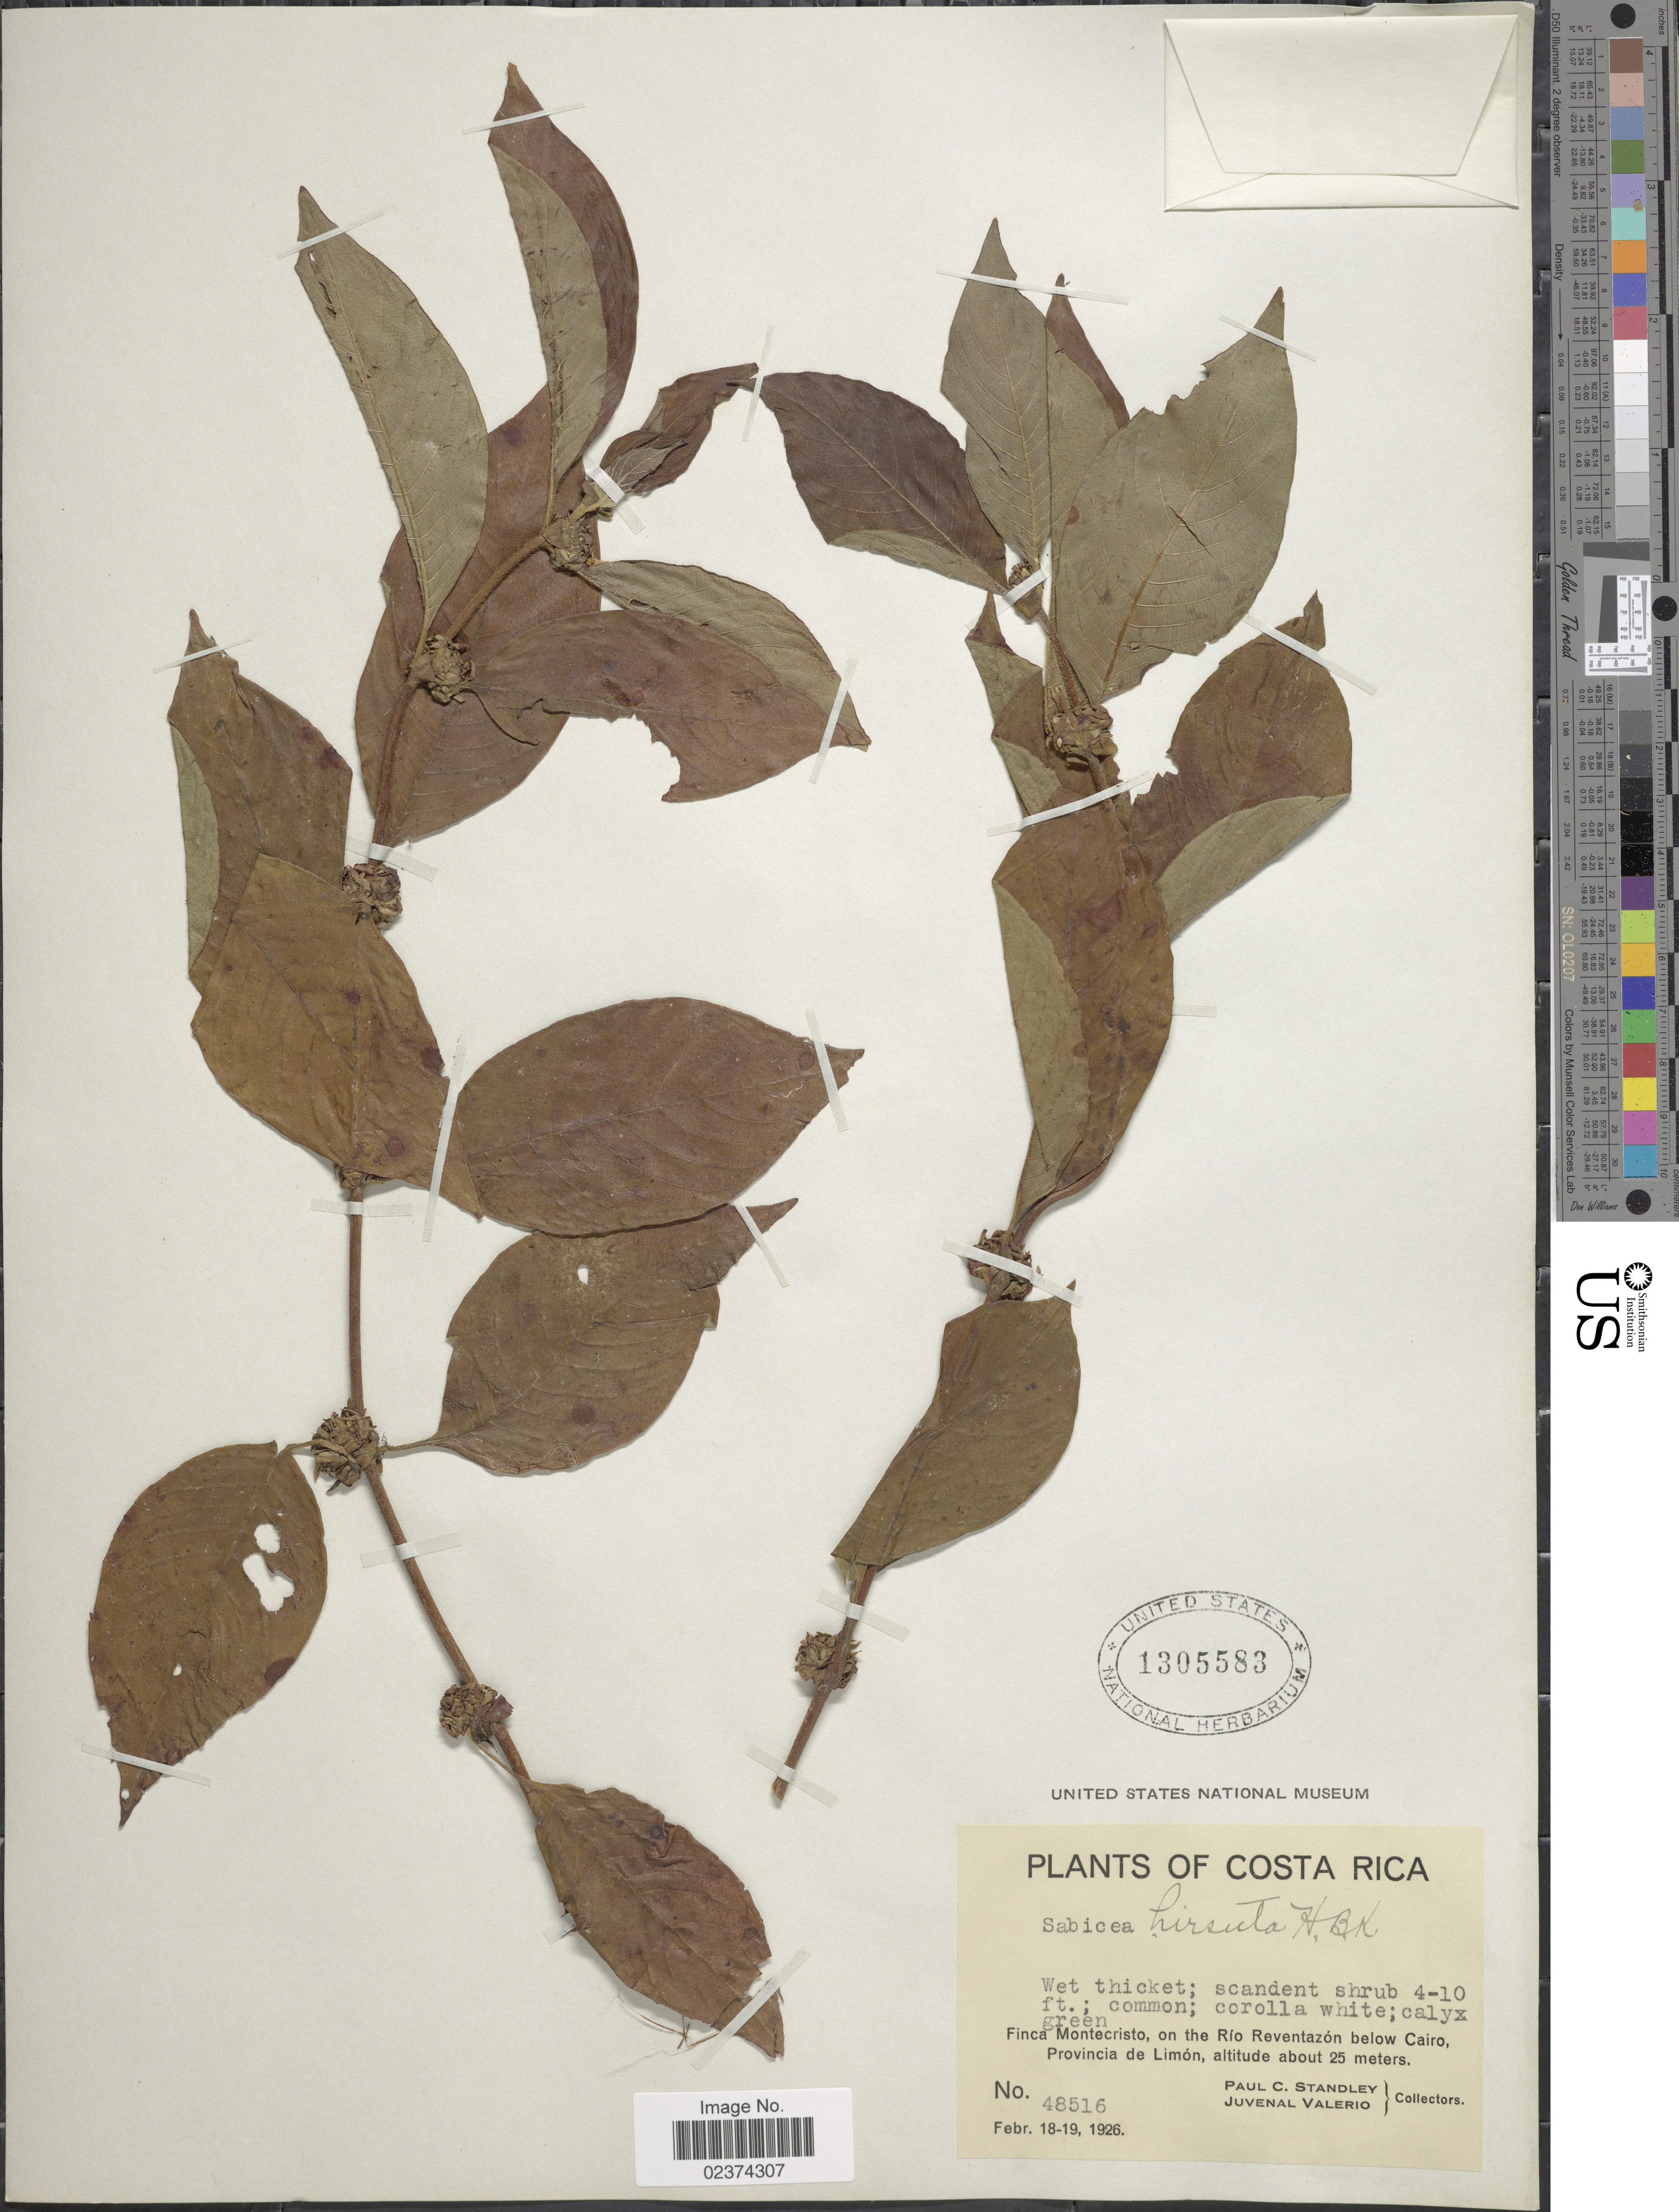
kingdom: Plantae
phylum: Tracheophyta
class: Magnoliopsida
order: Gentianales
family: Rubiaceae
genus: Sabicea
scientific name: Sabicea hirsuta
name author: Kunth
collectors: P. C. Standley & J. Valerio R.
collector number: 48516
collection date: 1926-02-18/1926-02-19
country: Costa Rica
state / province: Limón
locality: Finca Montecristo, on the Rio Reventazón below Cairo, Provincia de Limón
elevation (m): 25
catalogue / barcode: US 1305583